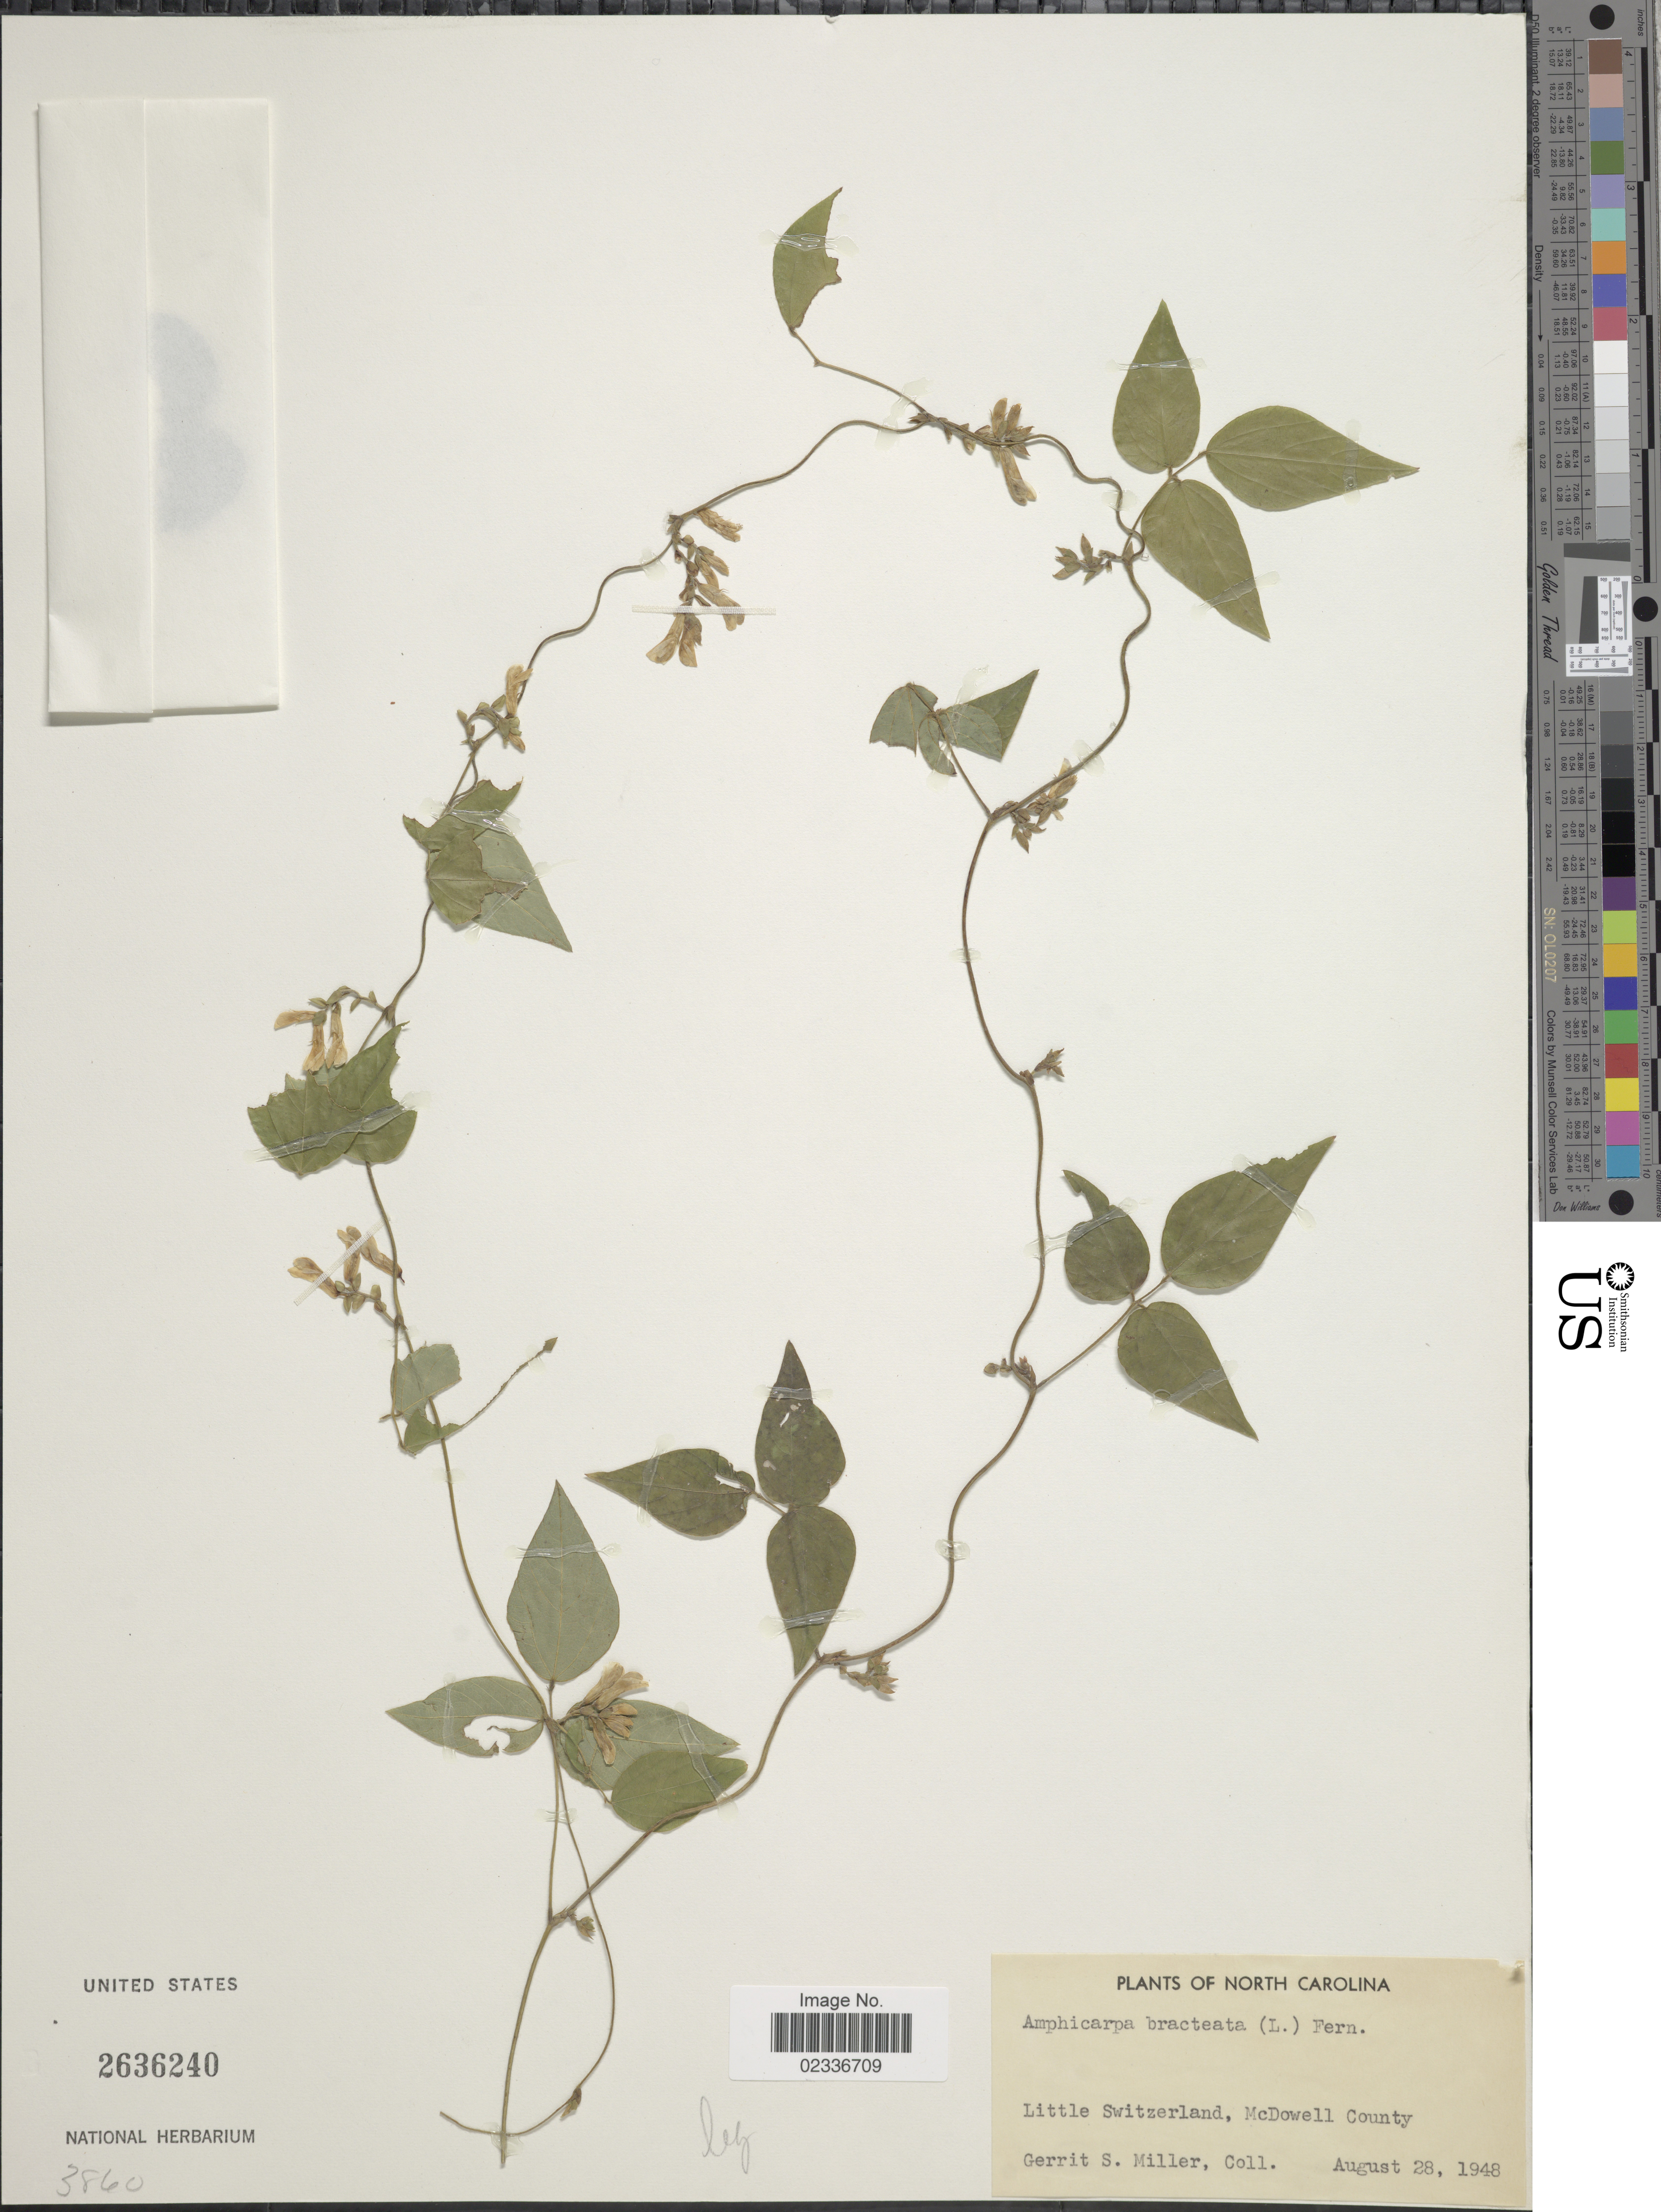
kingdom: Plantae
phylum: Tracheophyta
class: Magnoliopsida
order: Fabales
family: Fabaceae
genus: Amphicarpaea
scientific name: Amphicarpaea bracteata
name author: (L.) Fernald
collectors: G. S. Miller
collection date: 1948-08-28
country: United States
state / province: North Carolina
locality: Little Switzerland, McDowell County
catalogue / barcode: US 2636240